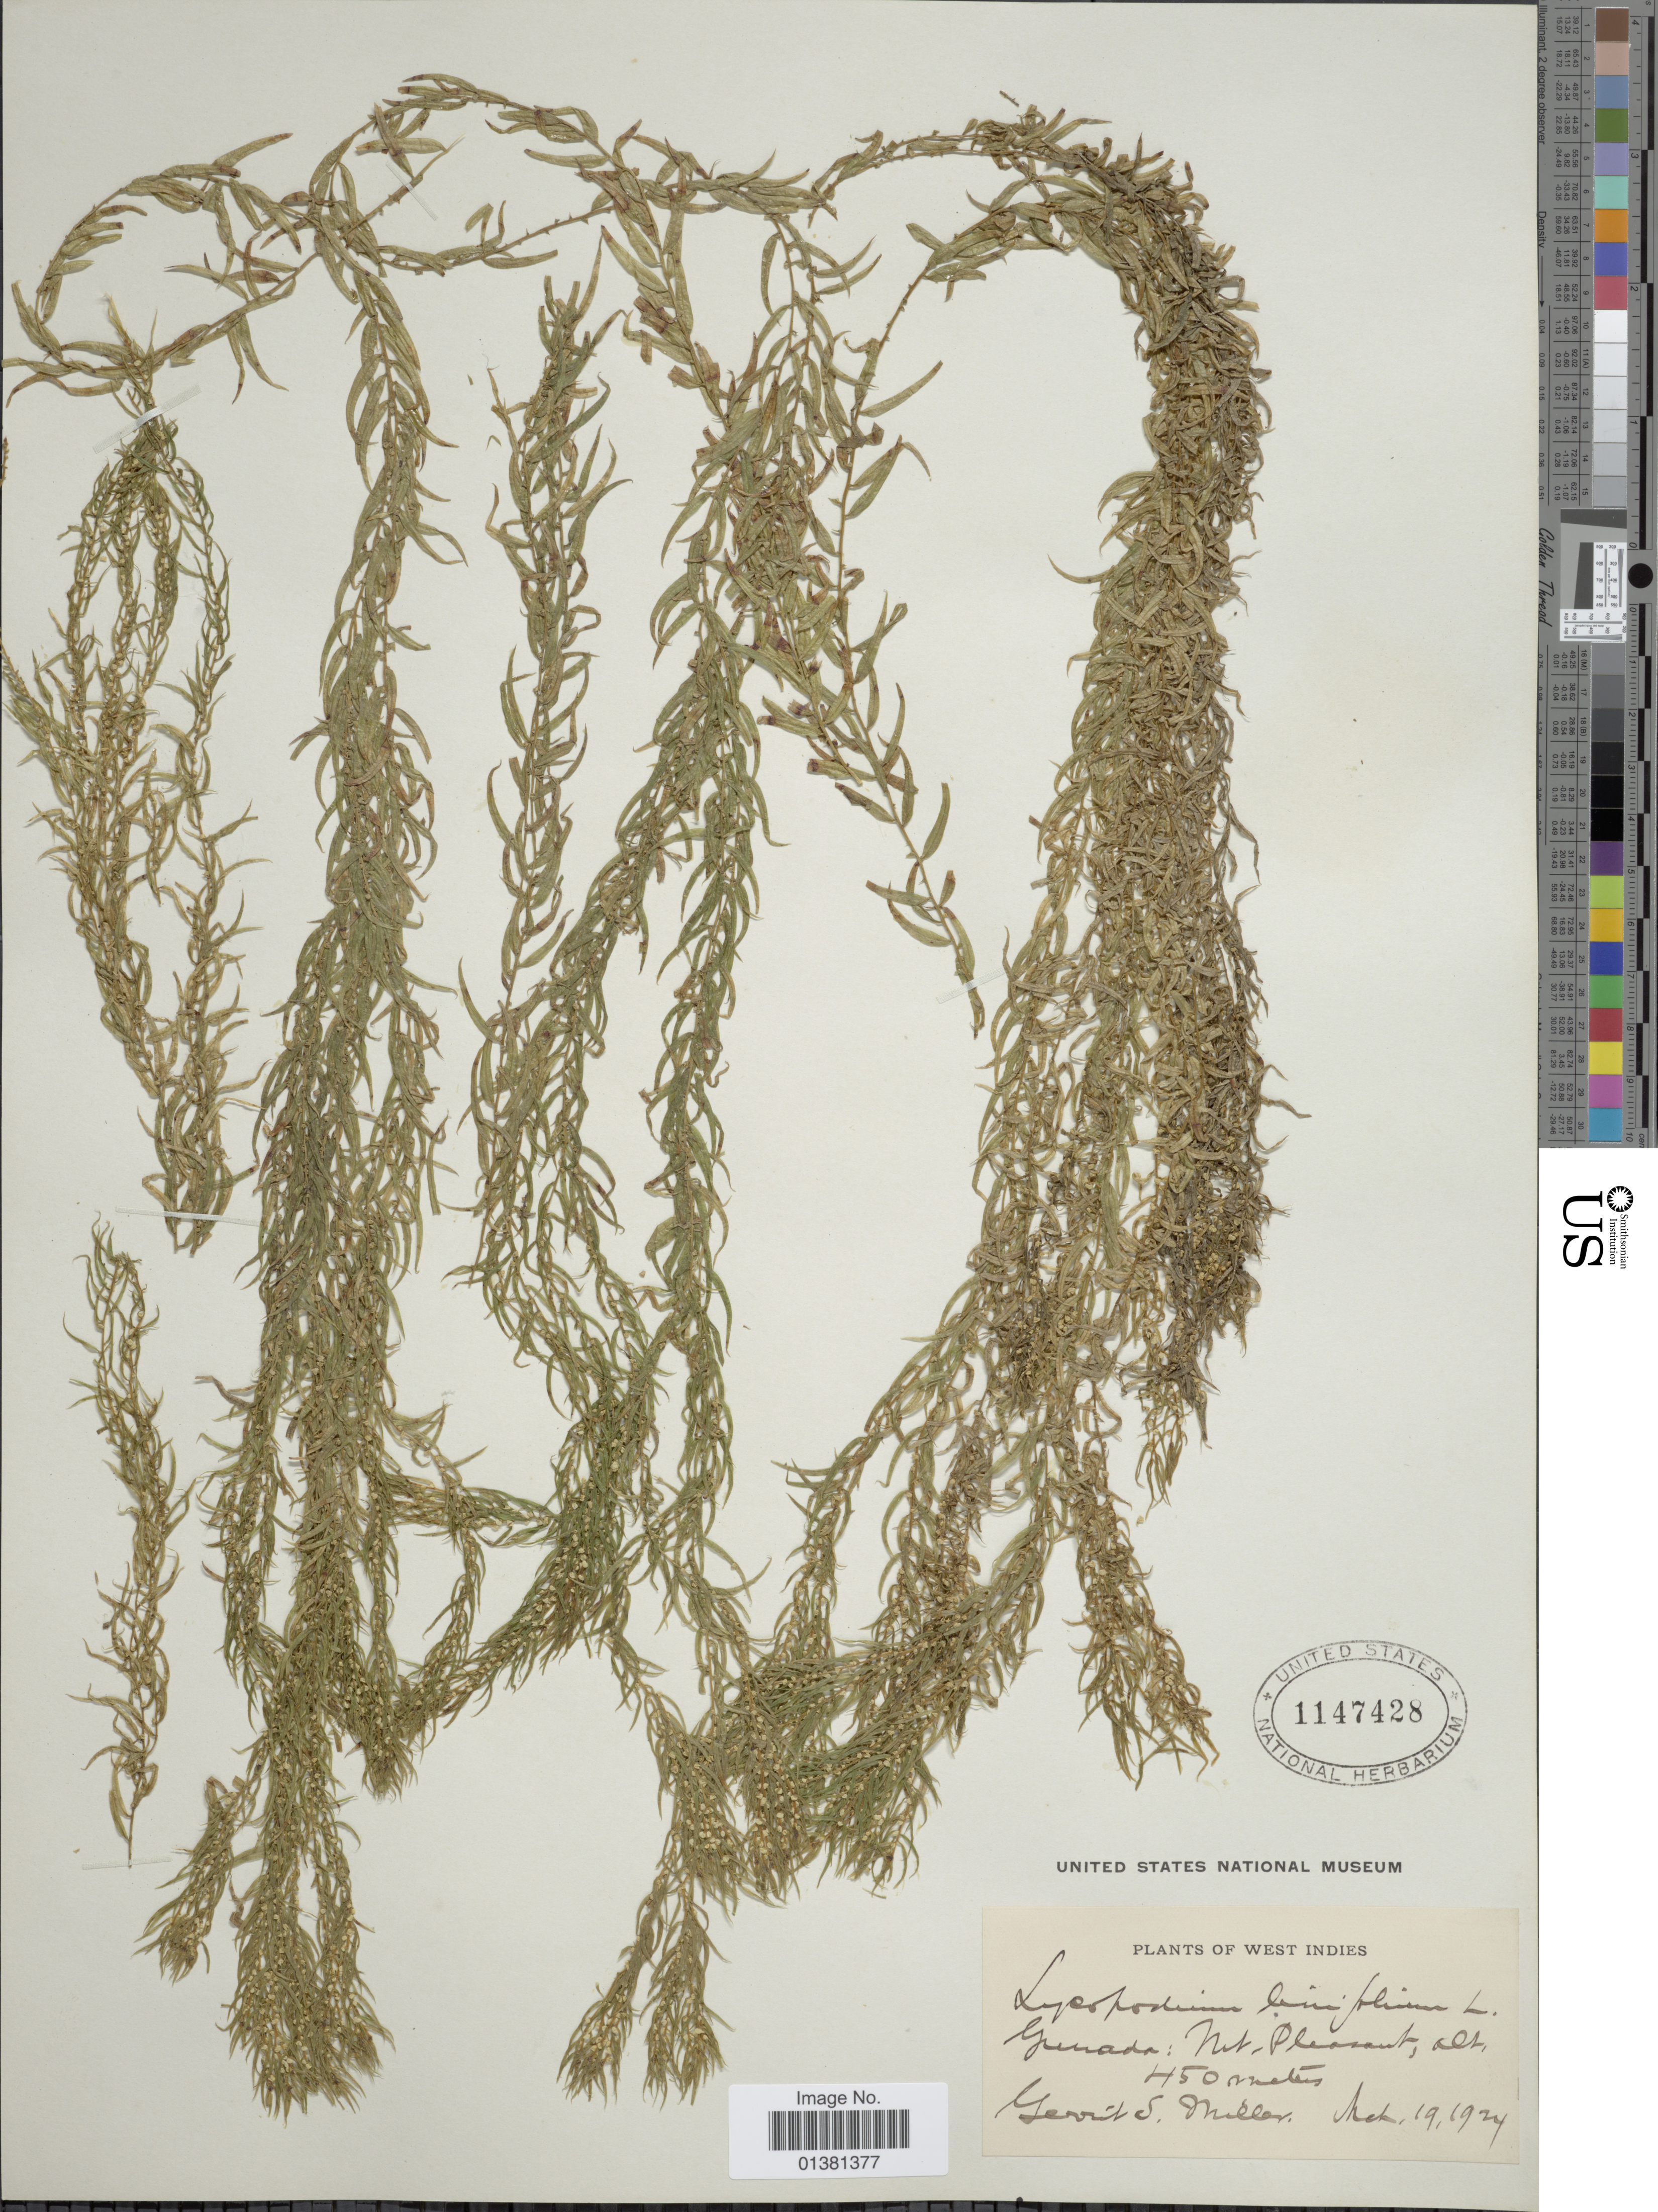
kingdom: Plantae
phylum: Tracheophyta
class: Lycopodiopsida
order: Lycopodiales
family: Lycopodiaceae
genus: Phlegmariurus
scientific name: Phlegmariurus linifolius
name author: (L.) B. Øllg.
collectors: G. S. Miller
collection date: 1924-03-19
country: Grenada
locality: West Indies, Mt Pleasant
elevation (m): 450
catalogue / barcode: US 1147428